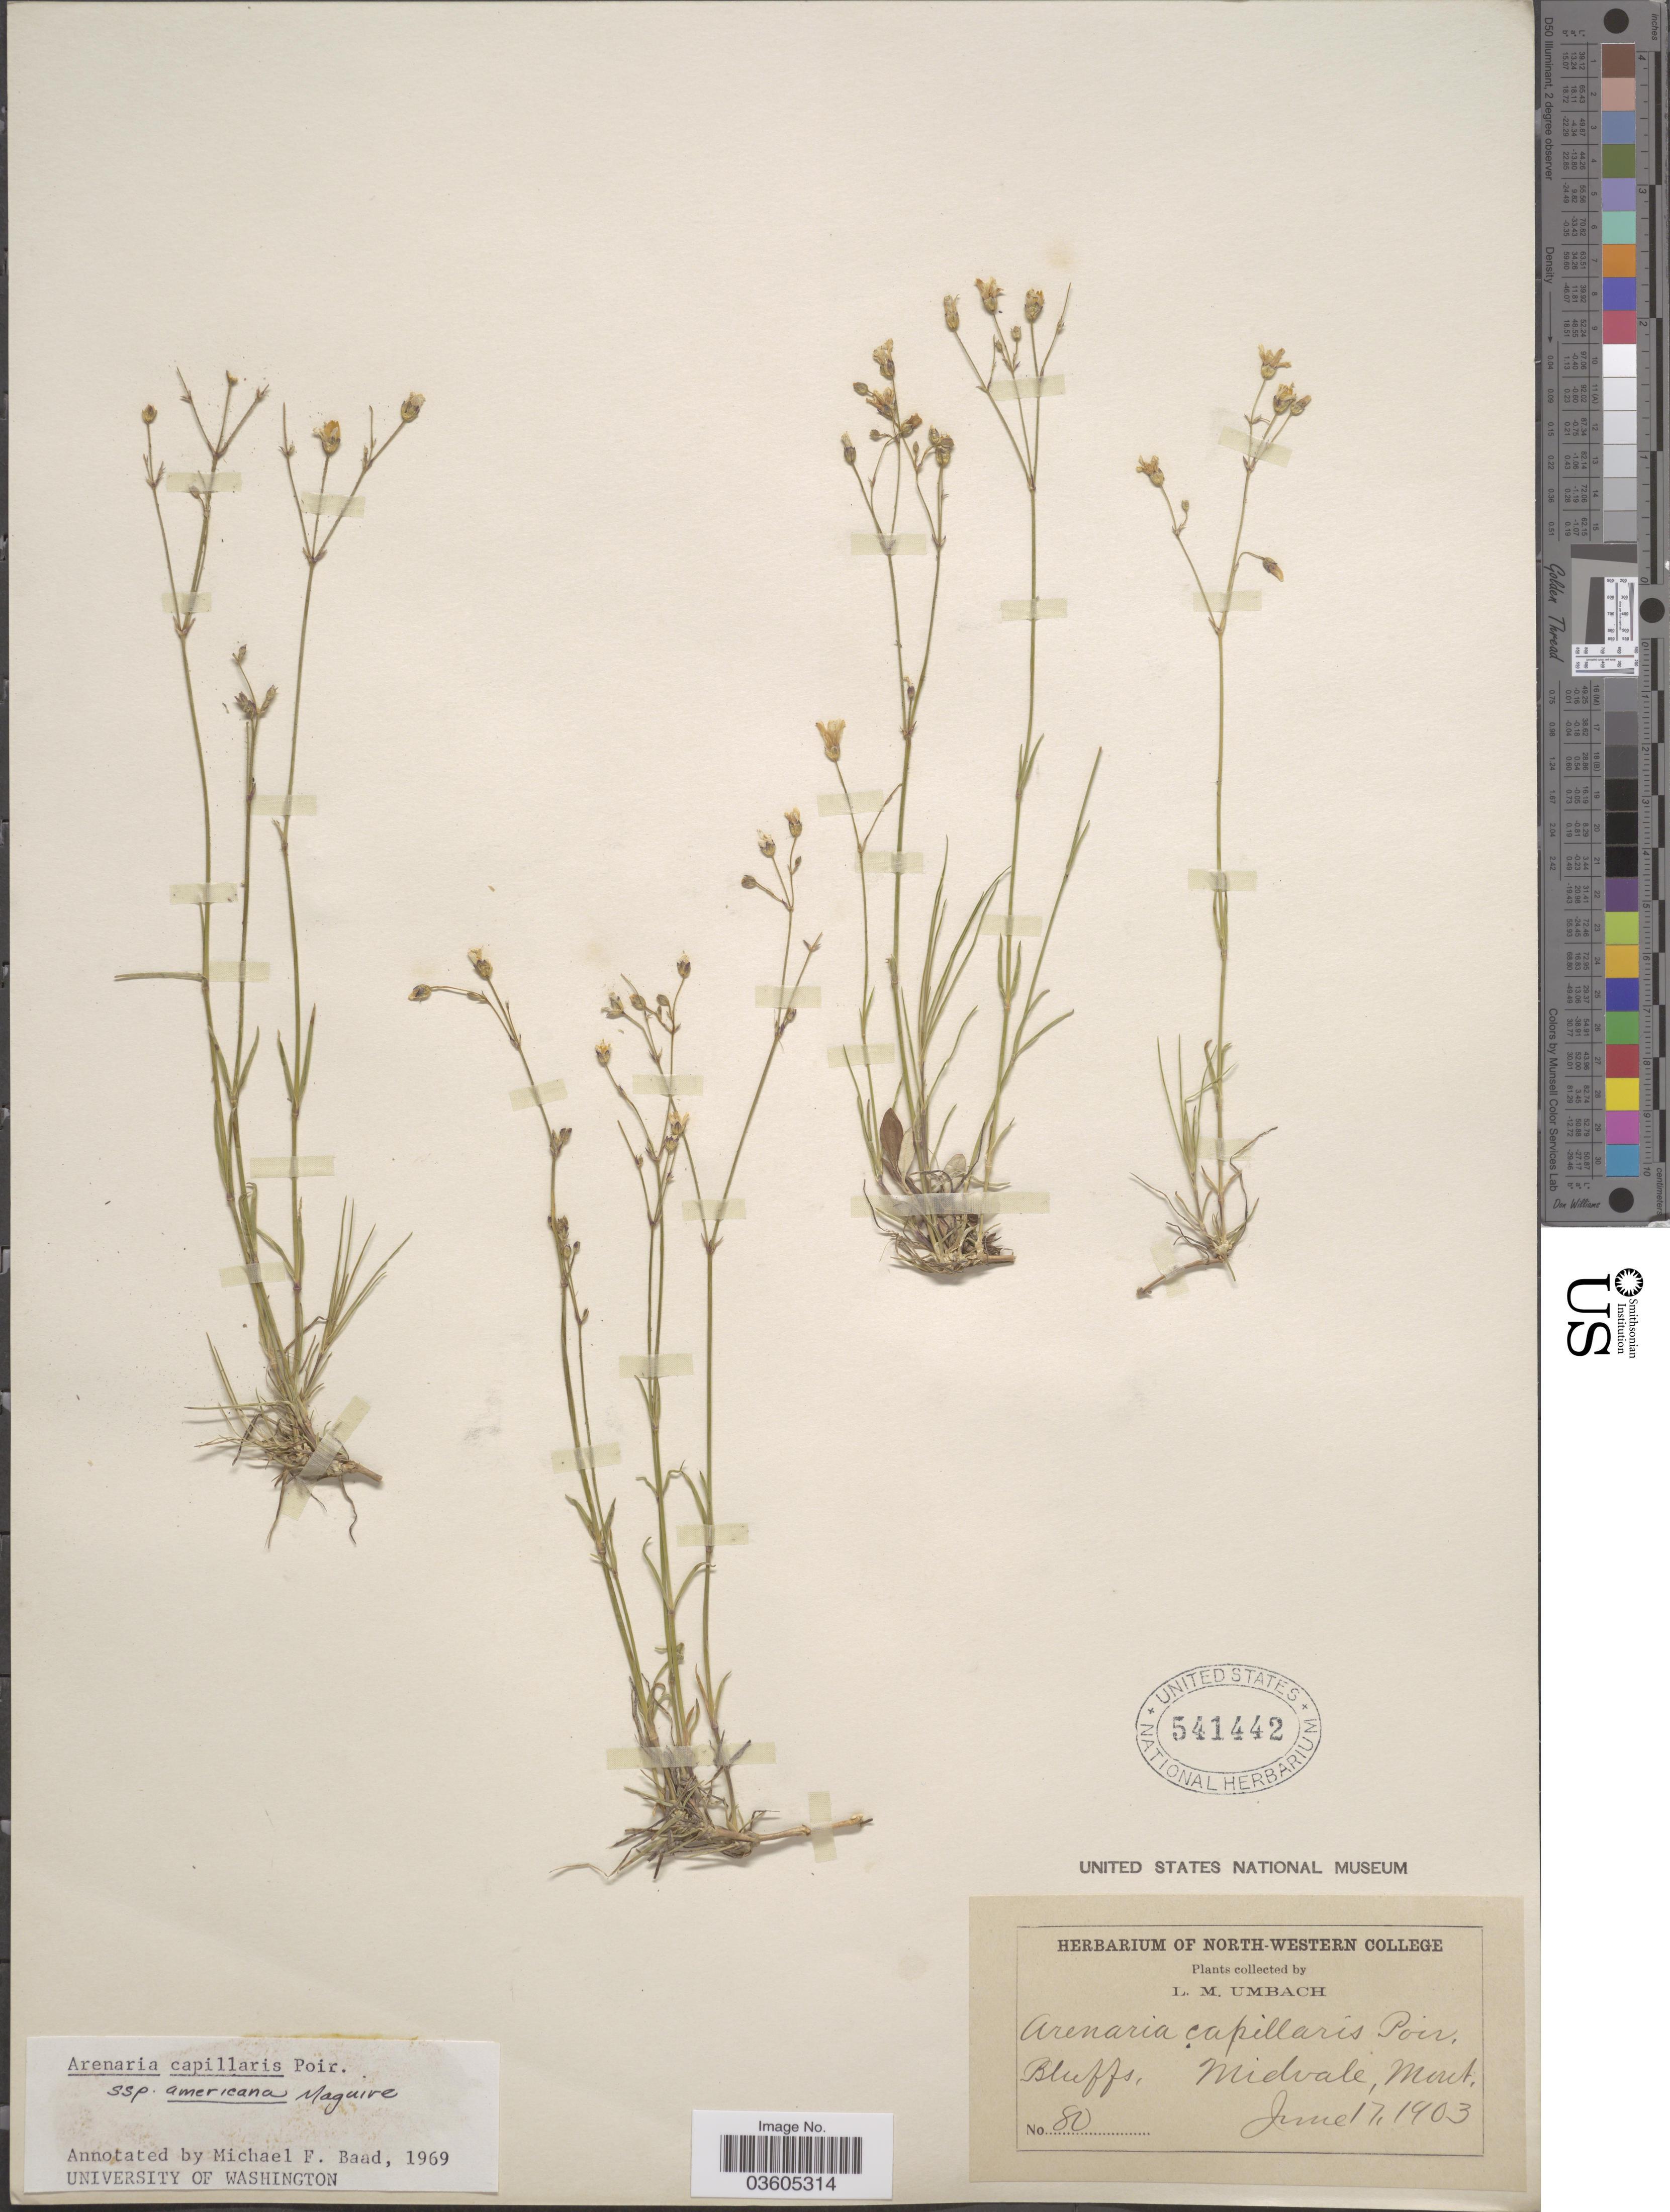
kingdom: Plantae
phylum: Tracheophyta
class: Magnoliopsida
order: Caryophyllales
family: Caryophyllaceae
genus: Eremogone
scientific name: Eremogone capillaris var. americana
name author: (Maguire) R.L. Hartm. & Rabeler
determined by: U.S. National Herbarium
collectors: L. M. Umbach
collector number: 80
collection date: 1903-06-17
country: United States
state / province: Montana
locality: Bluffs, Midvale.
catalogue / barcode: US 541442